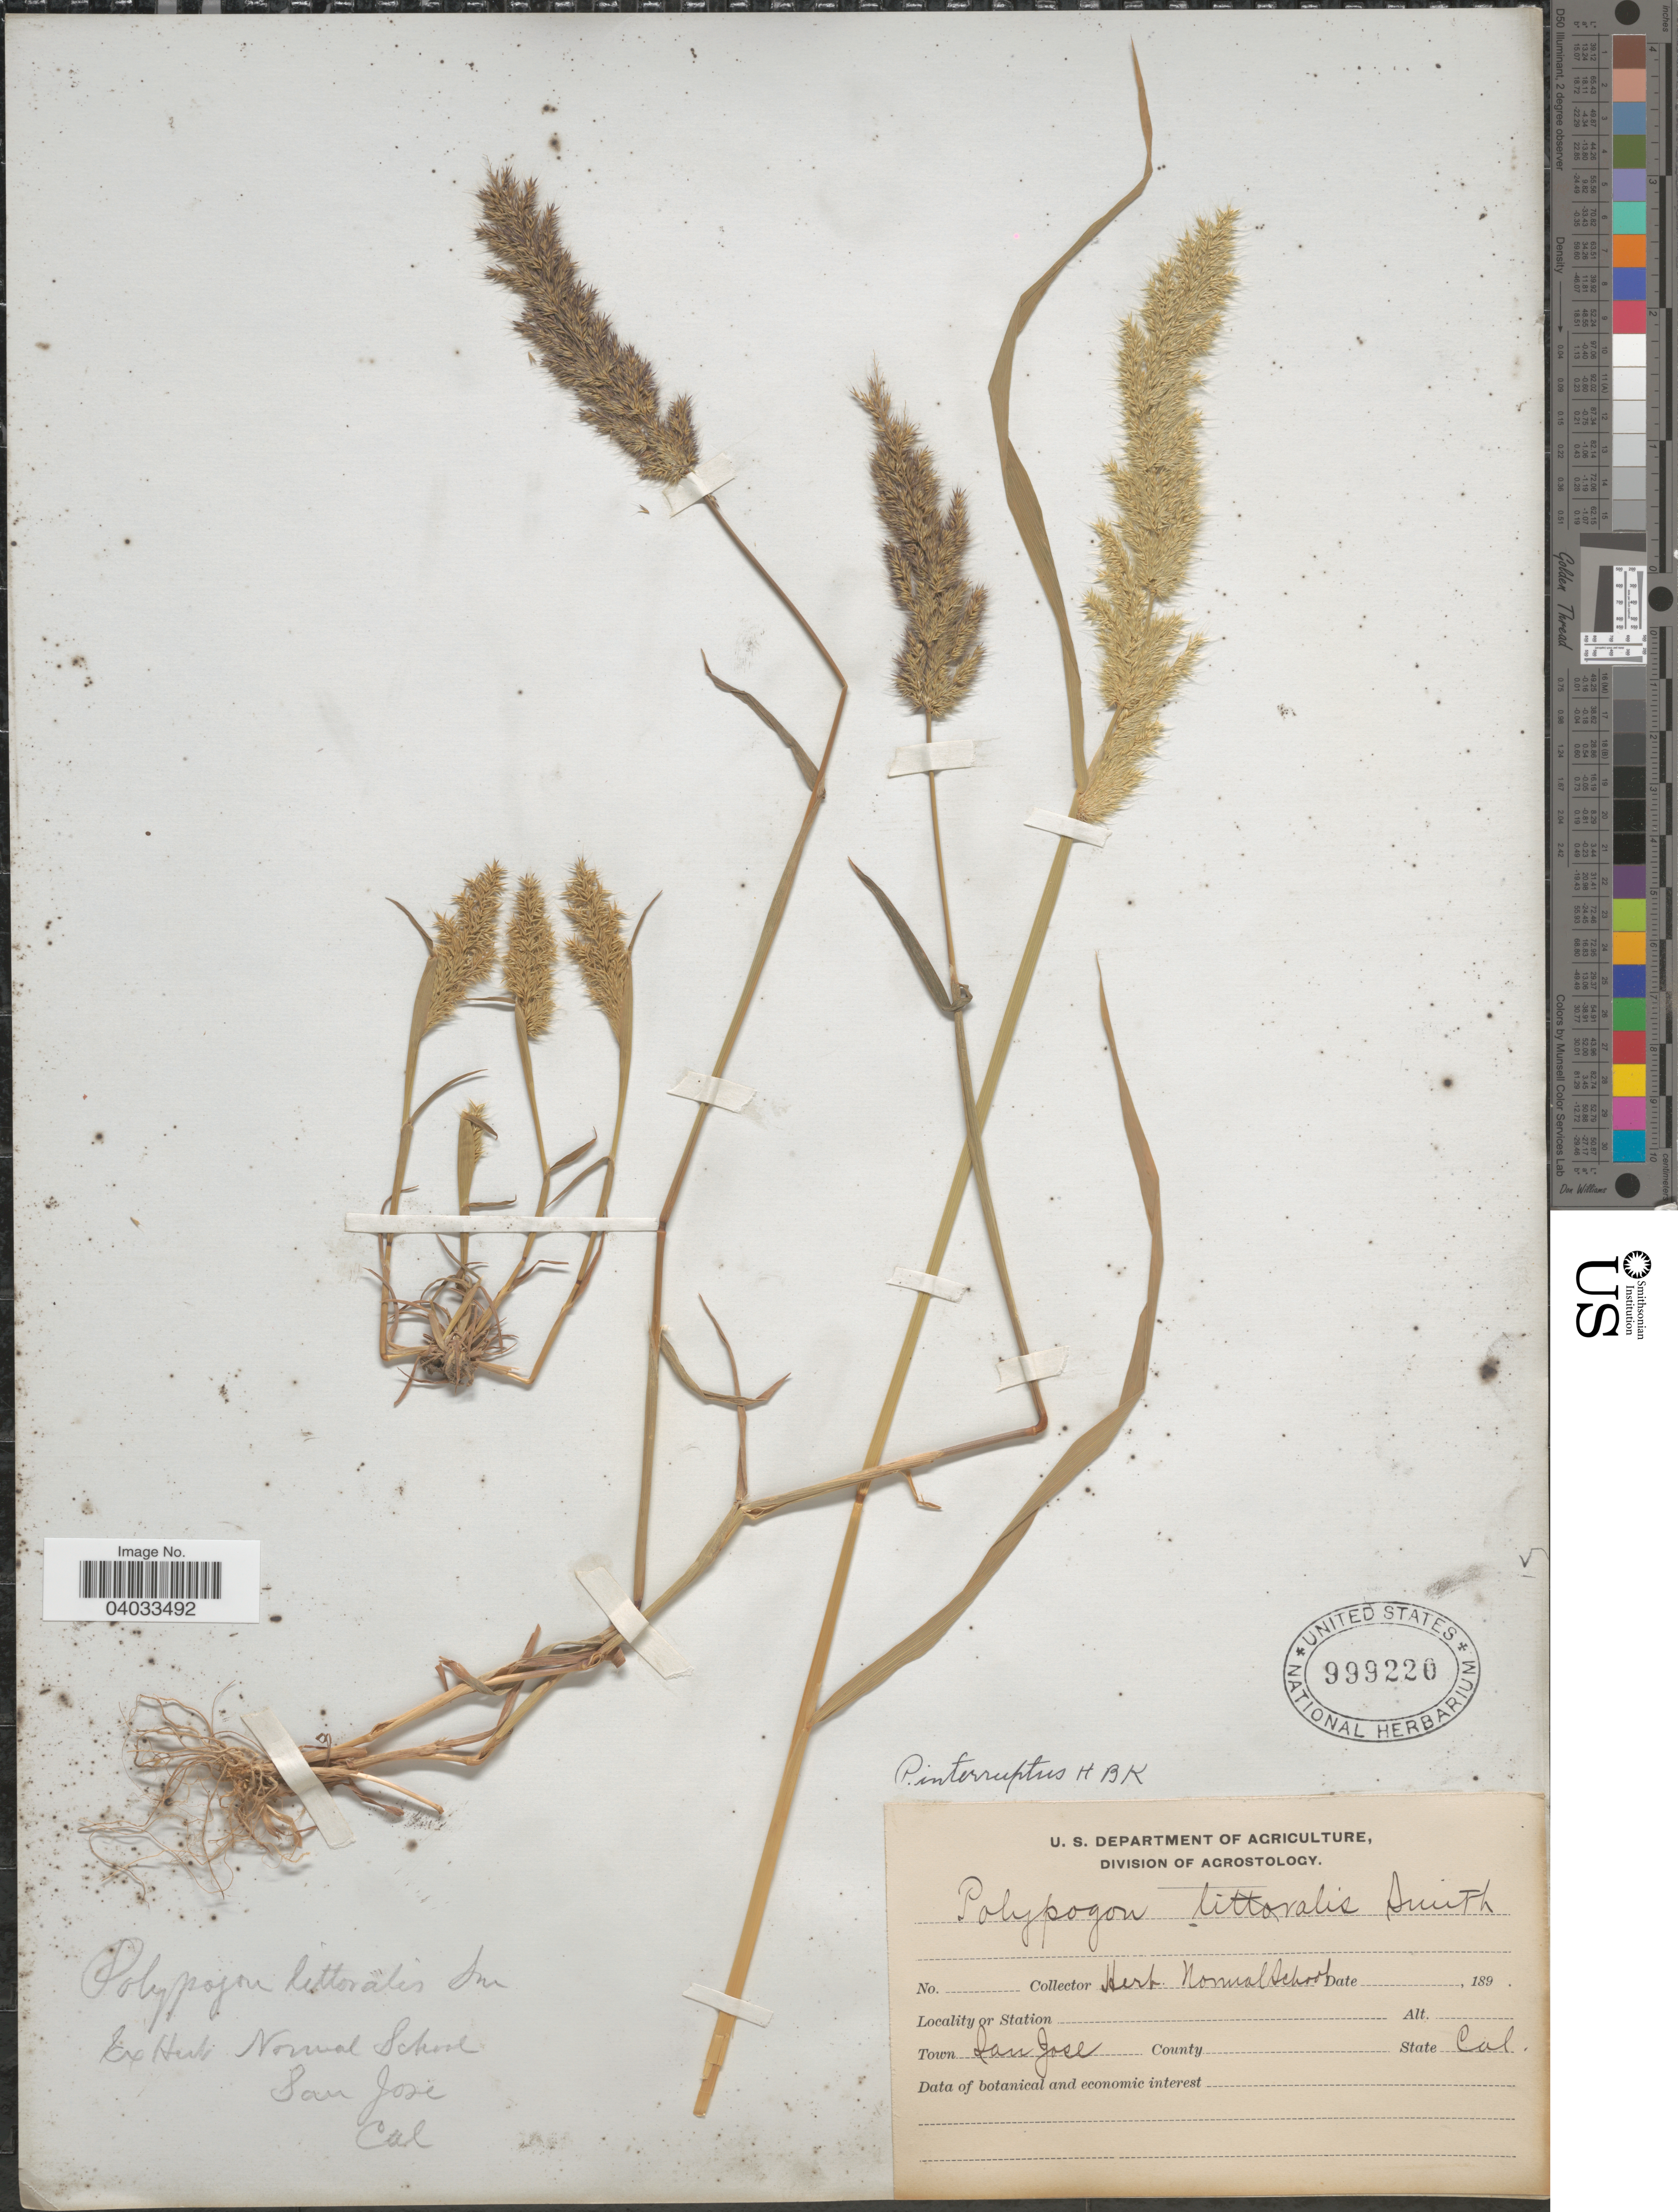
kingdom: Plantae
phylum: Tracheophyta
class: Liliopsida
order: Poales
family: Poaceae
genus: Polypogon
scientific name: Polypogon interruptus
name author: Kunth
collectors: ex herb. Normal School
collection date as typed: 189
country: United States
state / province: California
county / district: Santa Clara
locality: Town San Jose.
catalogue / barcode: US 999220